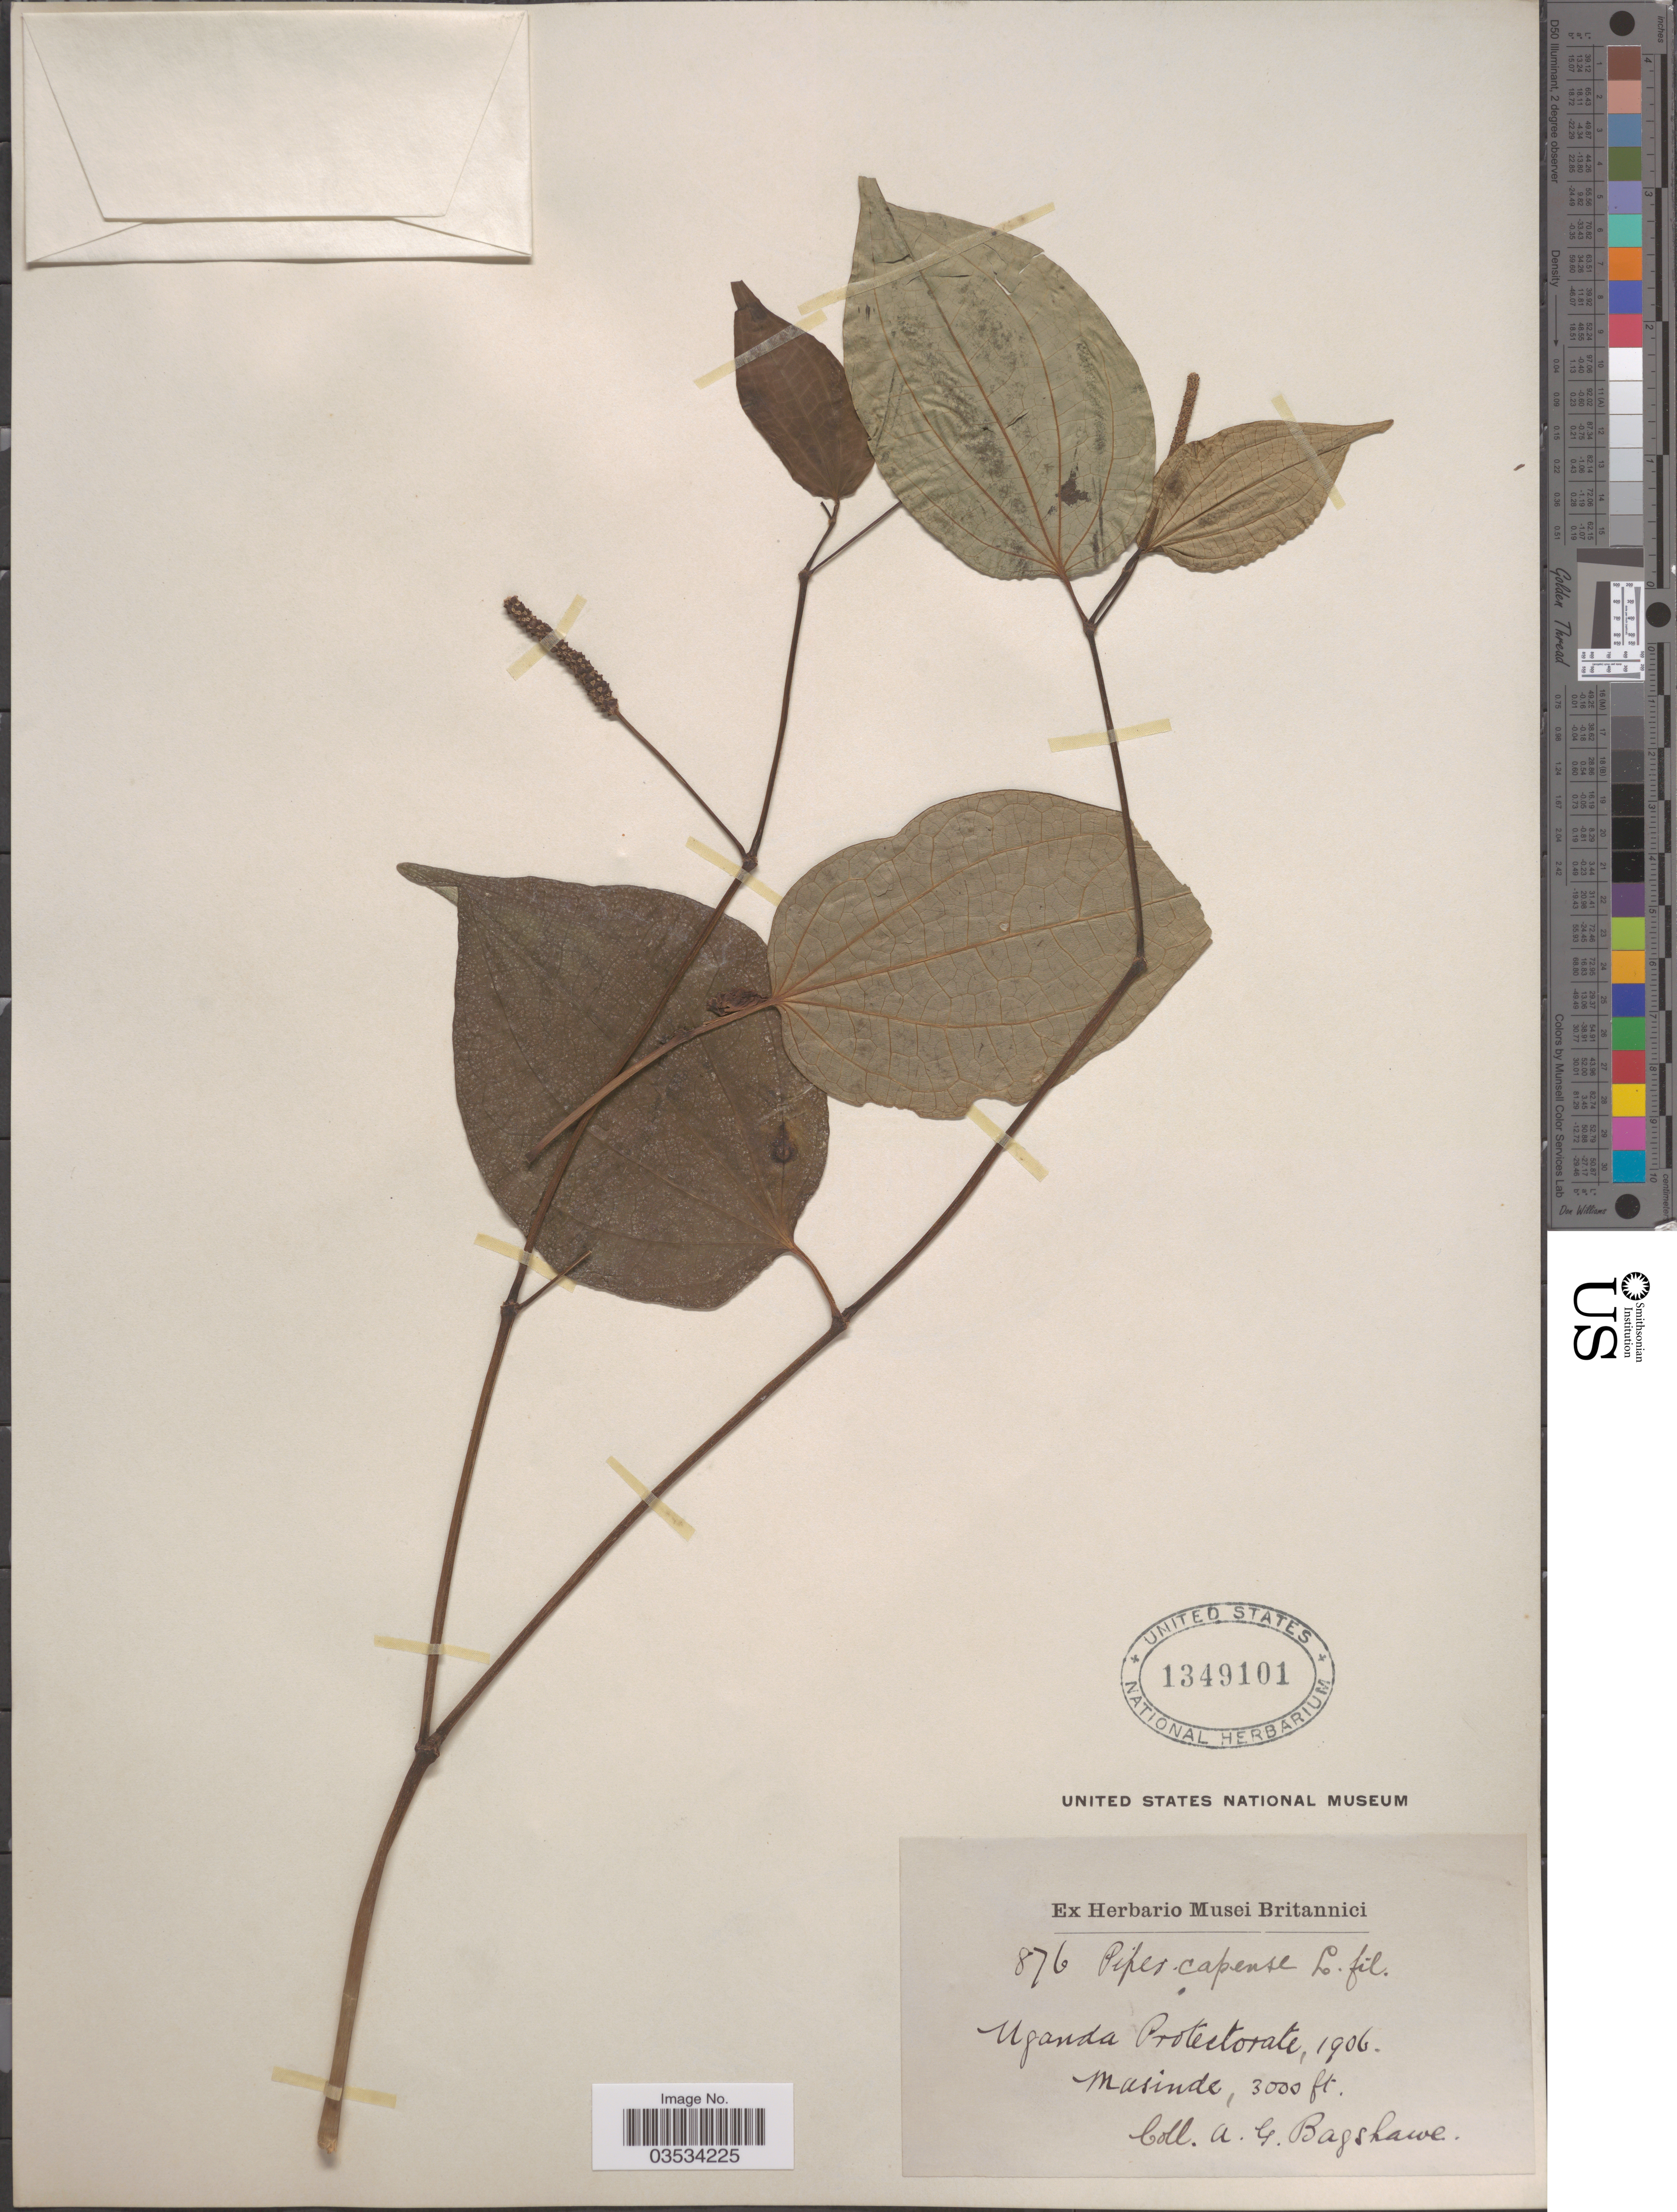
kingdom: Plantae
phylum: Tracheophyta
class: Magnoliopsida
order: Piperales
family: Piperaceae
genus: Piper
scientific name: Piper capense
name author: L. f.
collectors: A. Bagshawe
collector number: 876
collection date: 1906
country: Uganda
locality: Uganda Protectorate. Masinde.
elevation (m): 914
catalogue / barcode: US 1349101